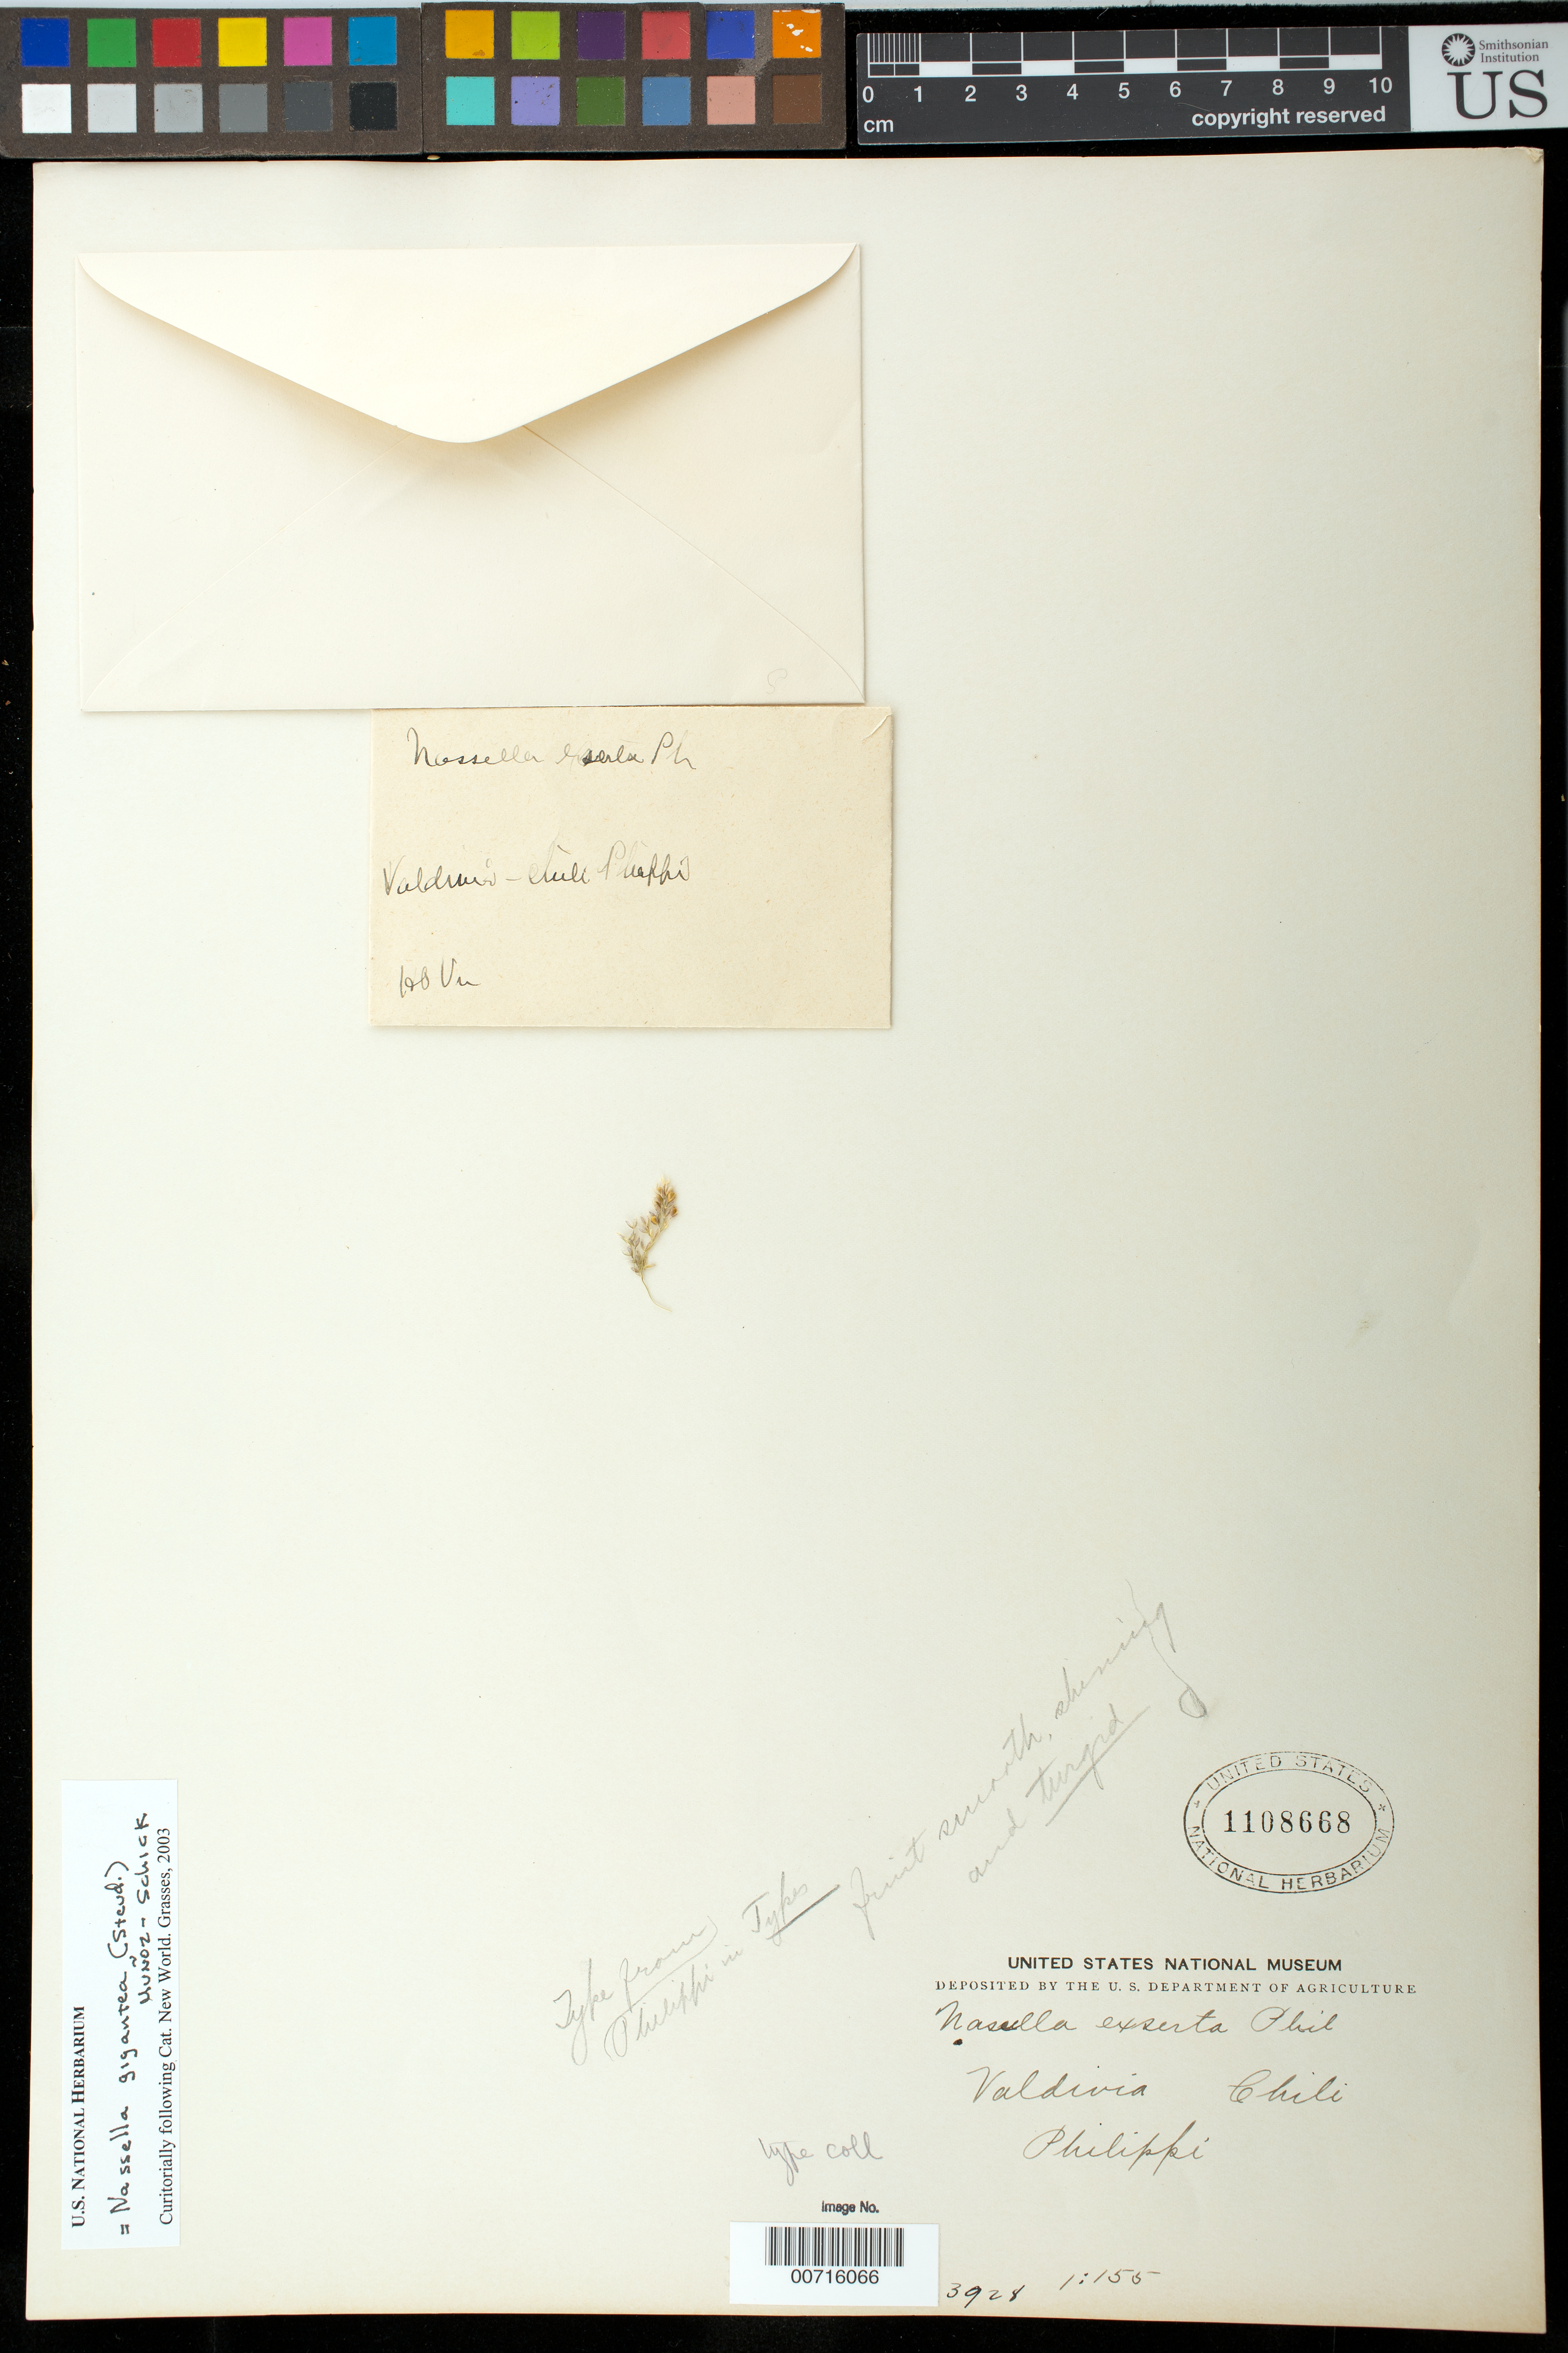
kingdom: Plantae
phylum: Tracheophyta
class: Liliopsida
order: Poales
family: Poaceae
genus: Nassella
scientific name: Nassella exserta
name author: Phil.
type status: Type Collection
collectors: ex. herb. R.A. Philippi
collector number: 57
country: Chile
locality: Valdivia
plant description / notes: Fragmentary material of type specimen ex herb. Philippi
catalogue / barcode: US 1108668